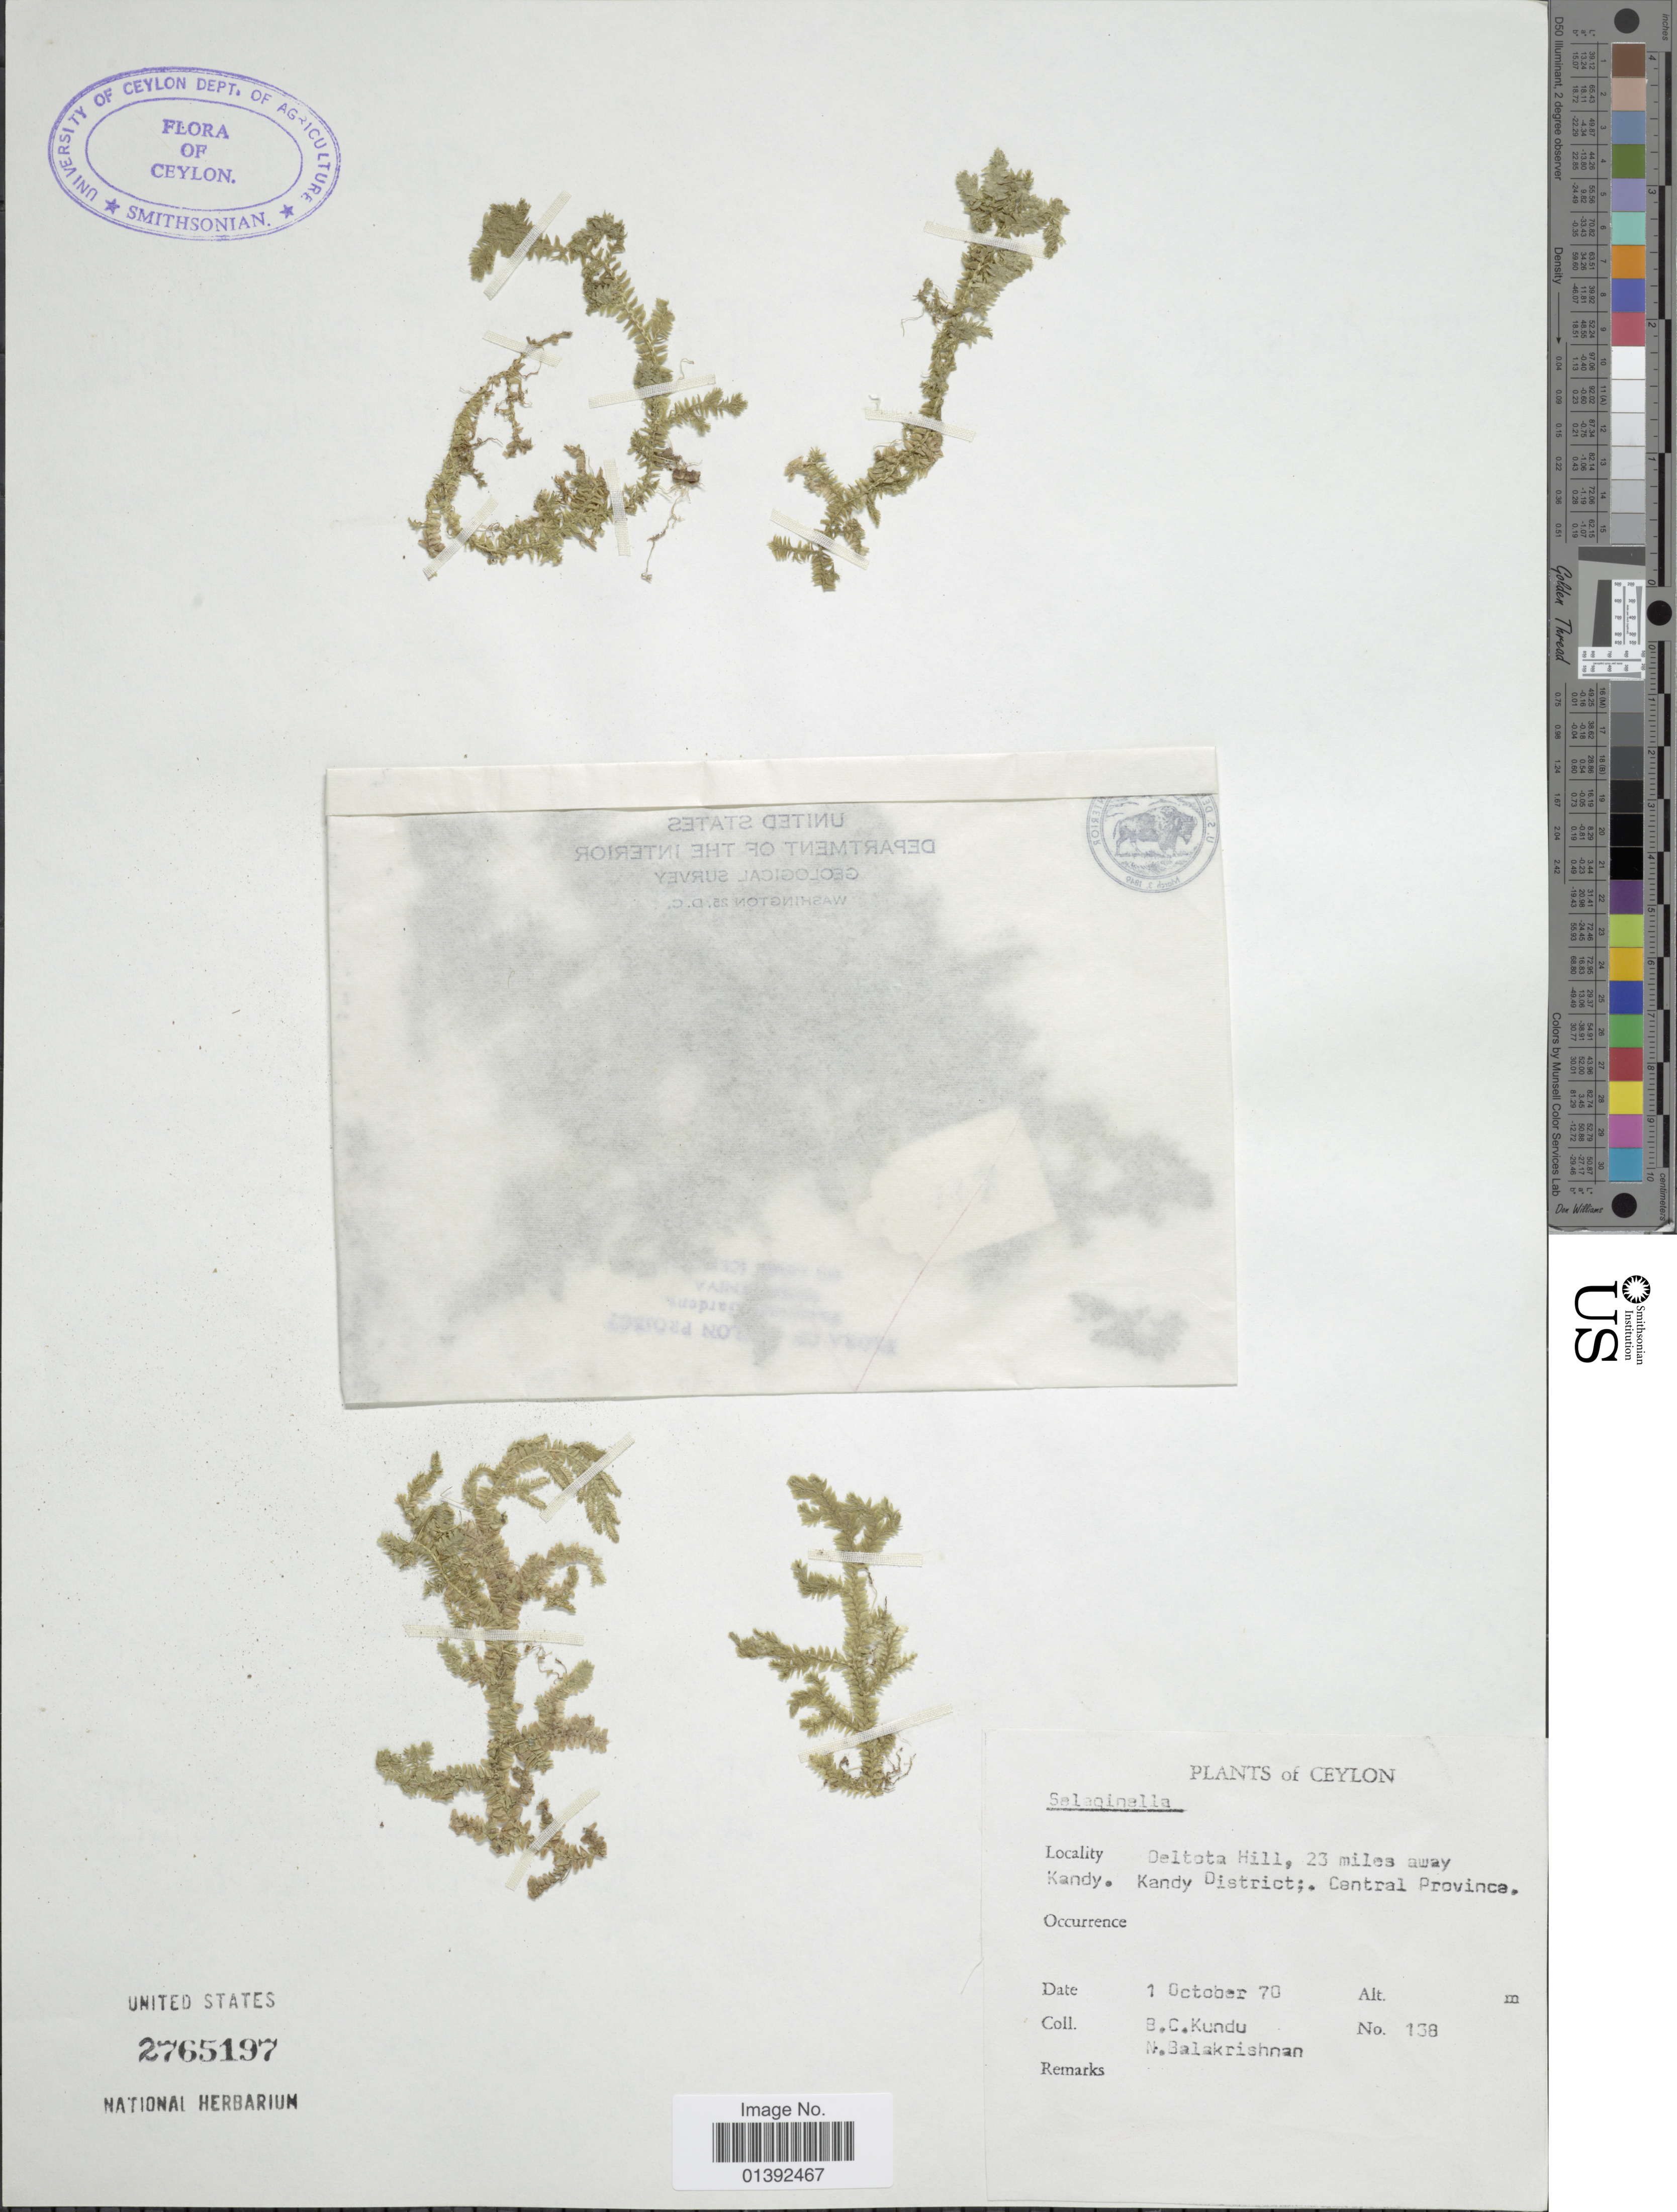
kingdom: Plantae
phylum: Tracheophyta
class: Lycopodiopsida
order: Selaginellales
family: Selaginellaceae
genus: Selaginella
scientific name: Selaginella sp.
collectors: B. C. Kundu & N. Balakrishnan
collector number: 138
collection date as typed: Transcribed d/m/y: 1/10/70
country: Sri Lanka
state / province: Central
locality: Ceylon, Deltota Hill, 23 miles away Kandy, Kandy District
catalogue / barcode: US 2765197